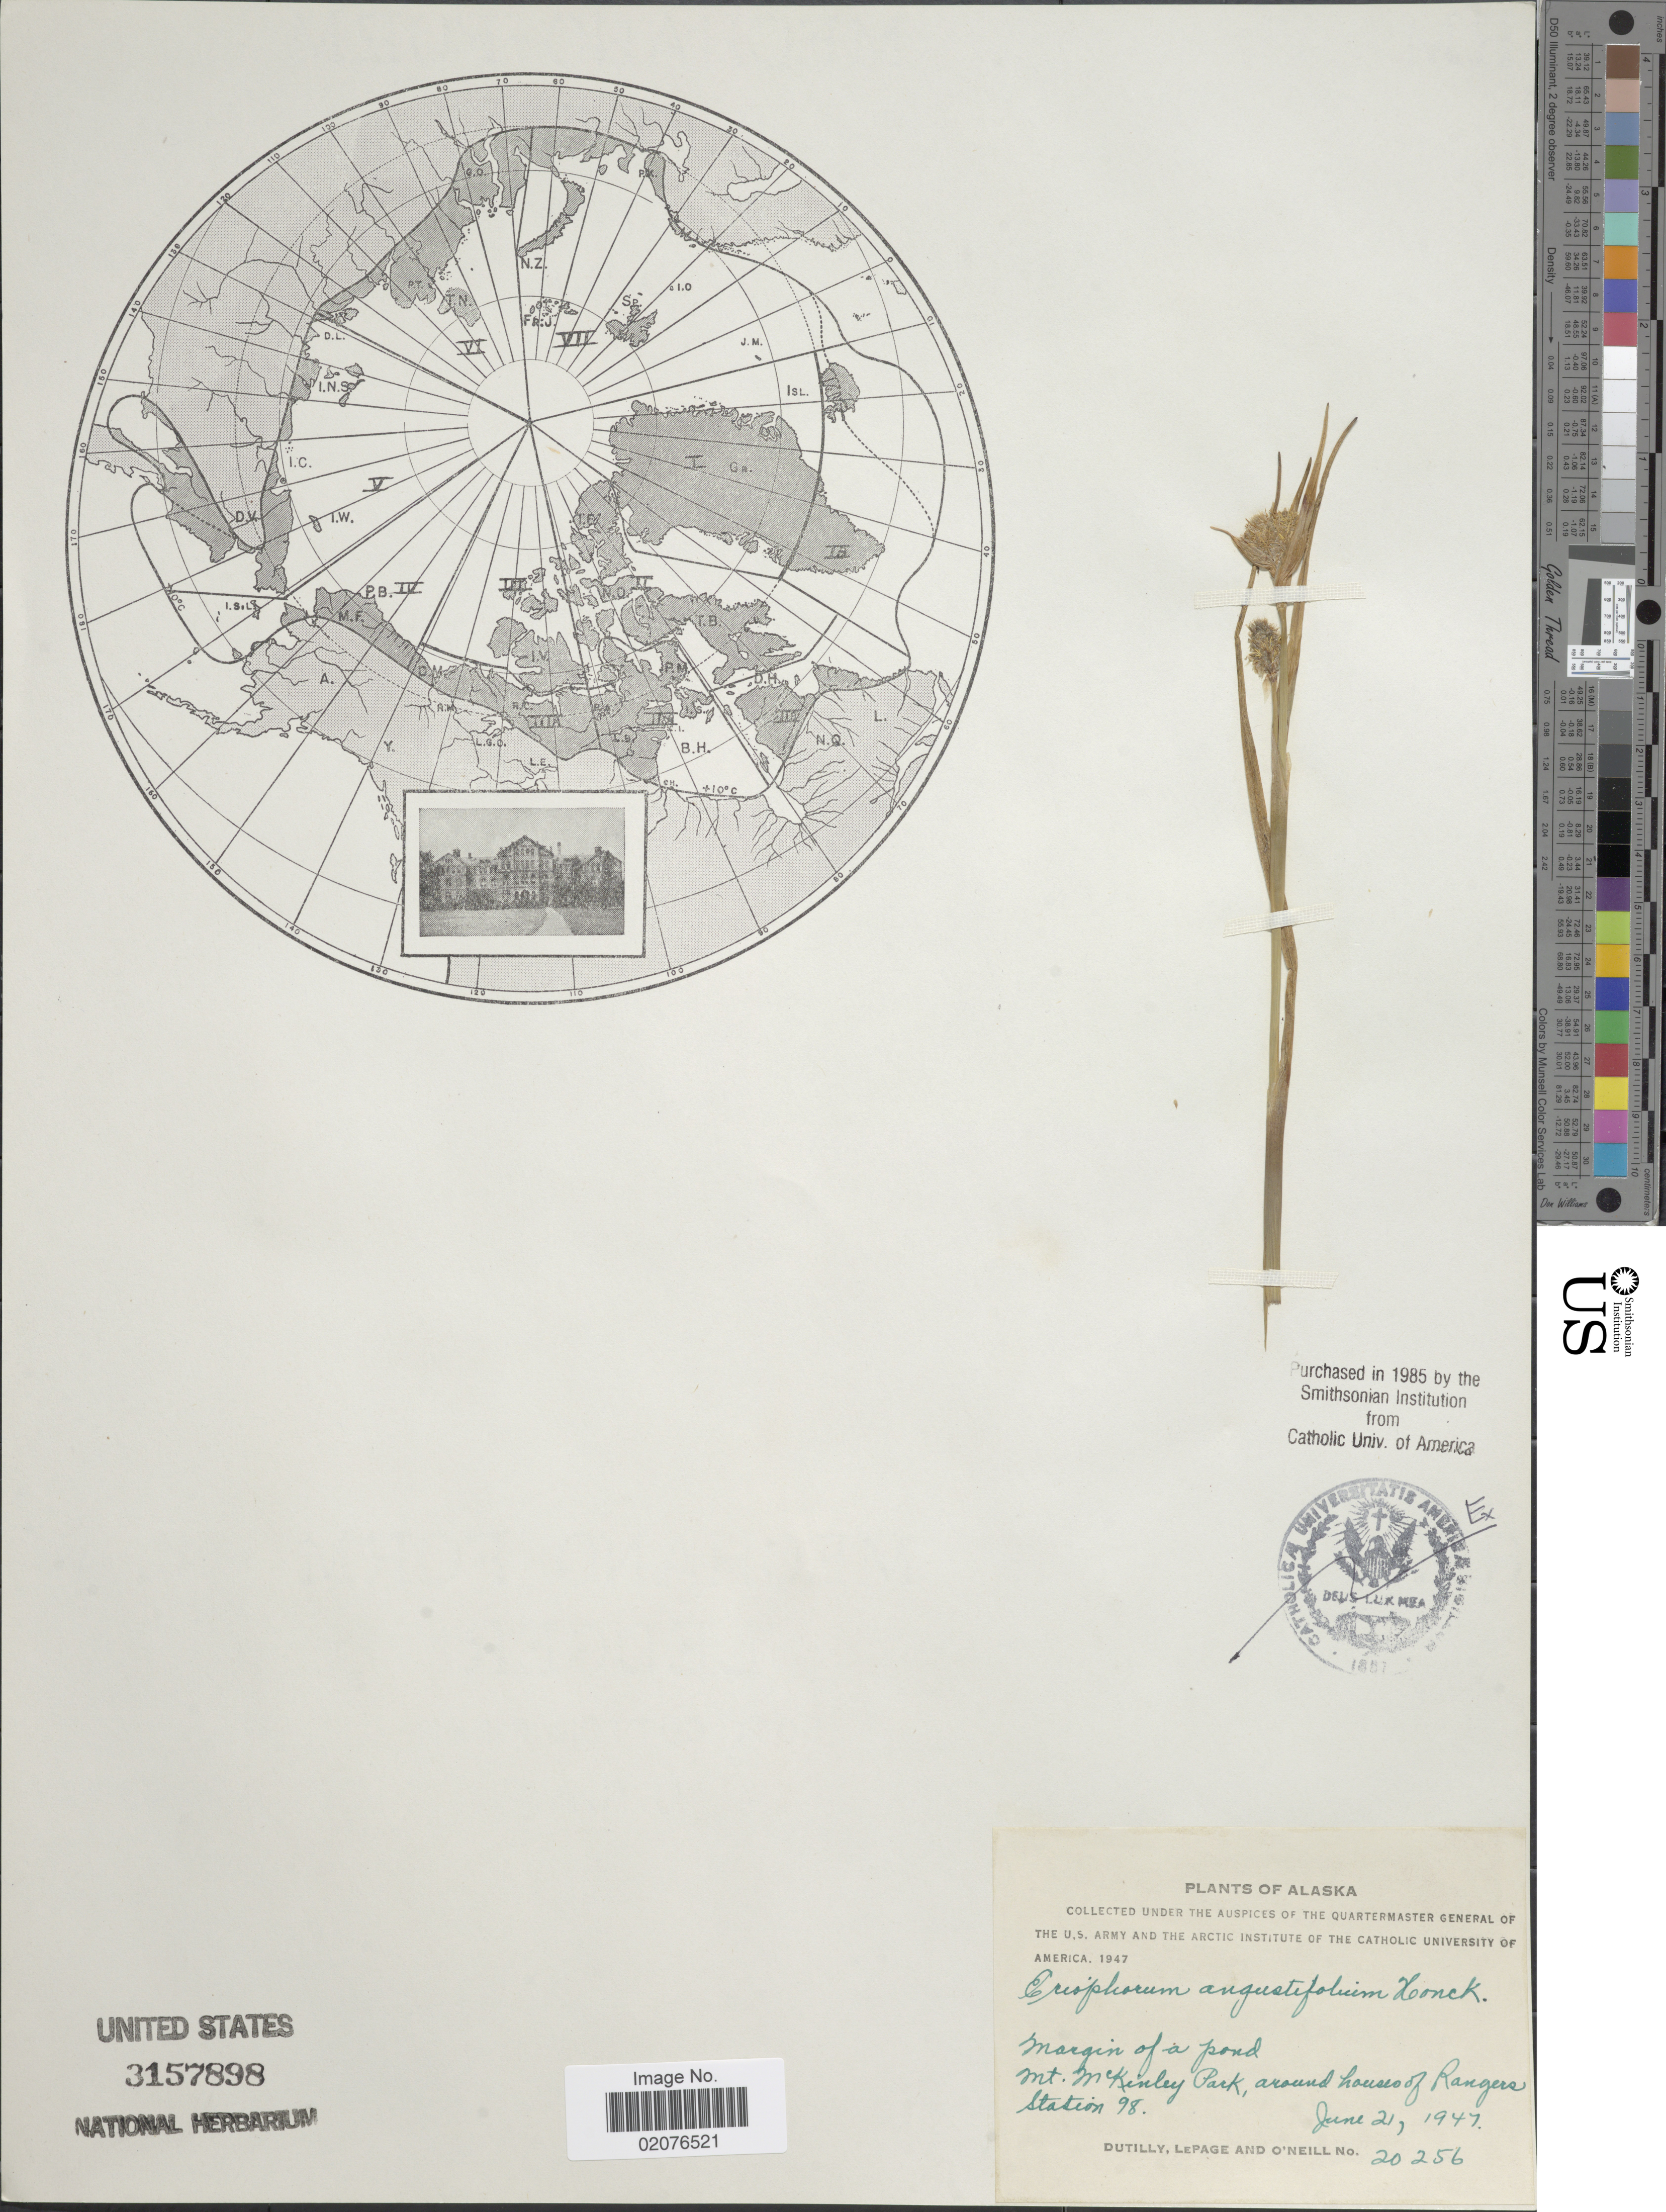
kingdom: Plantae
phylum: Tracheophyta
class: Liliopsida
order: Poales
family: Cyperaceae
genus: Eriophorum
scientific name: Eriophorum angustifolium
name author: Honck.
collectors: -. Dutilly, -. LePage & O' Neill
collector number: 20256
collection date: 1947-06-21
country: United States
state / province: Alaska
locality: Margin of a pond, Mt. McKinley Park, around houses of Rangers Station 98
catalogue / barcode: US 3157898